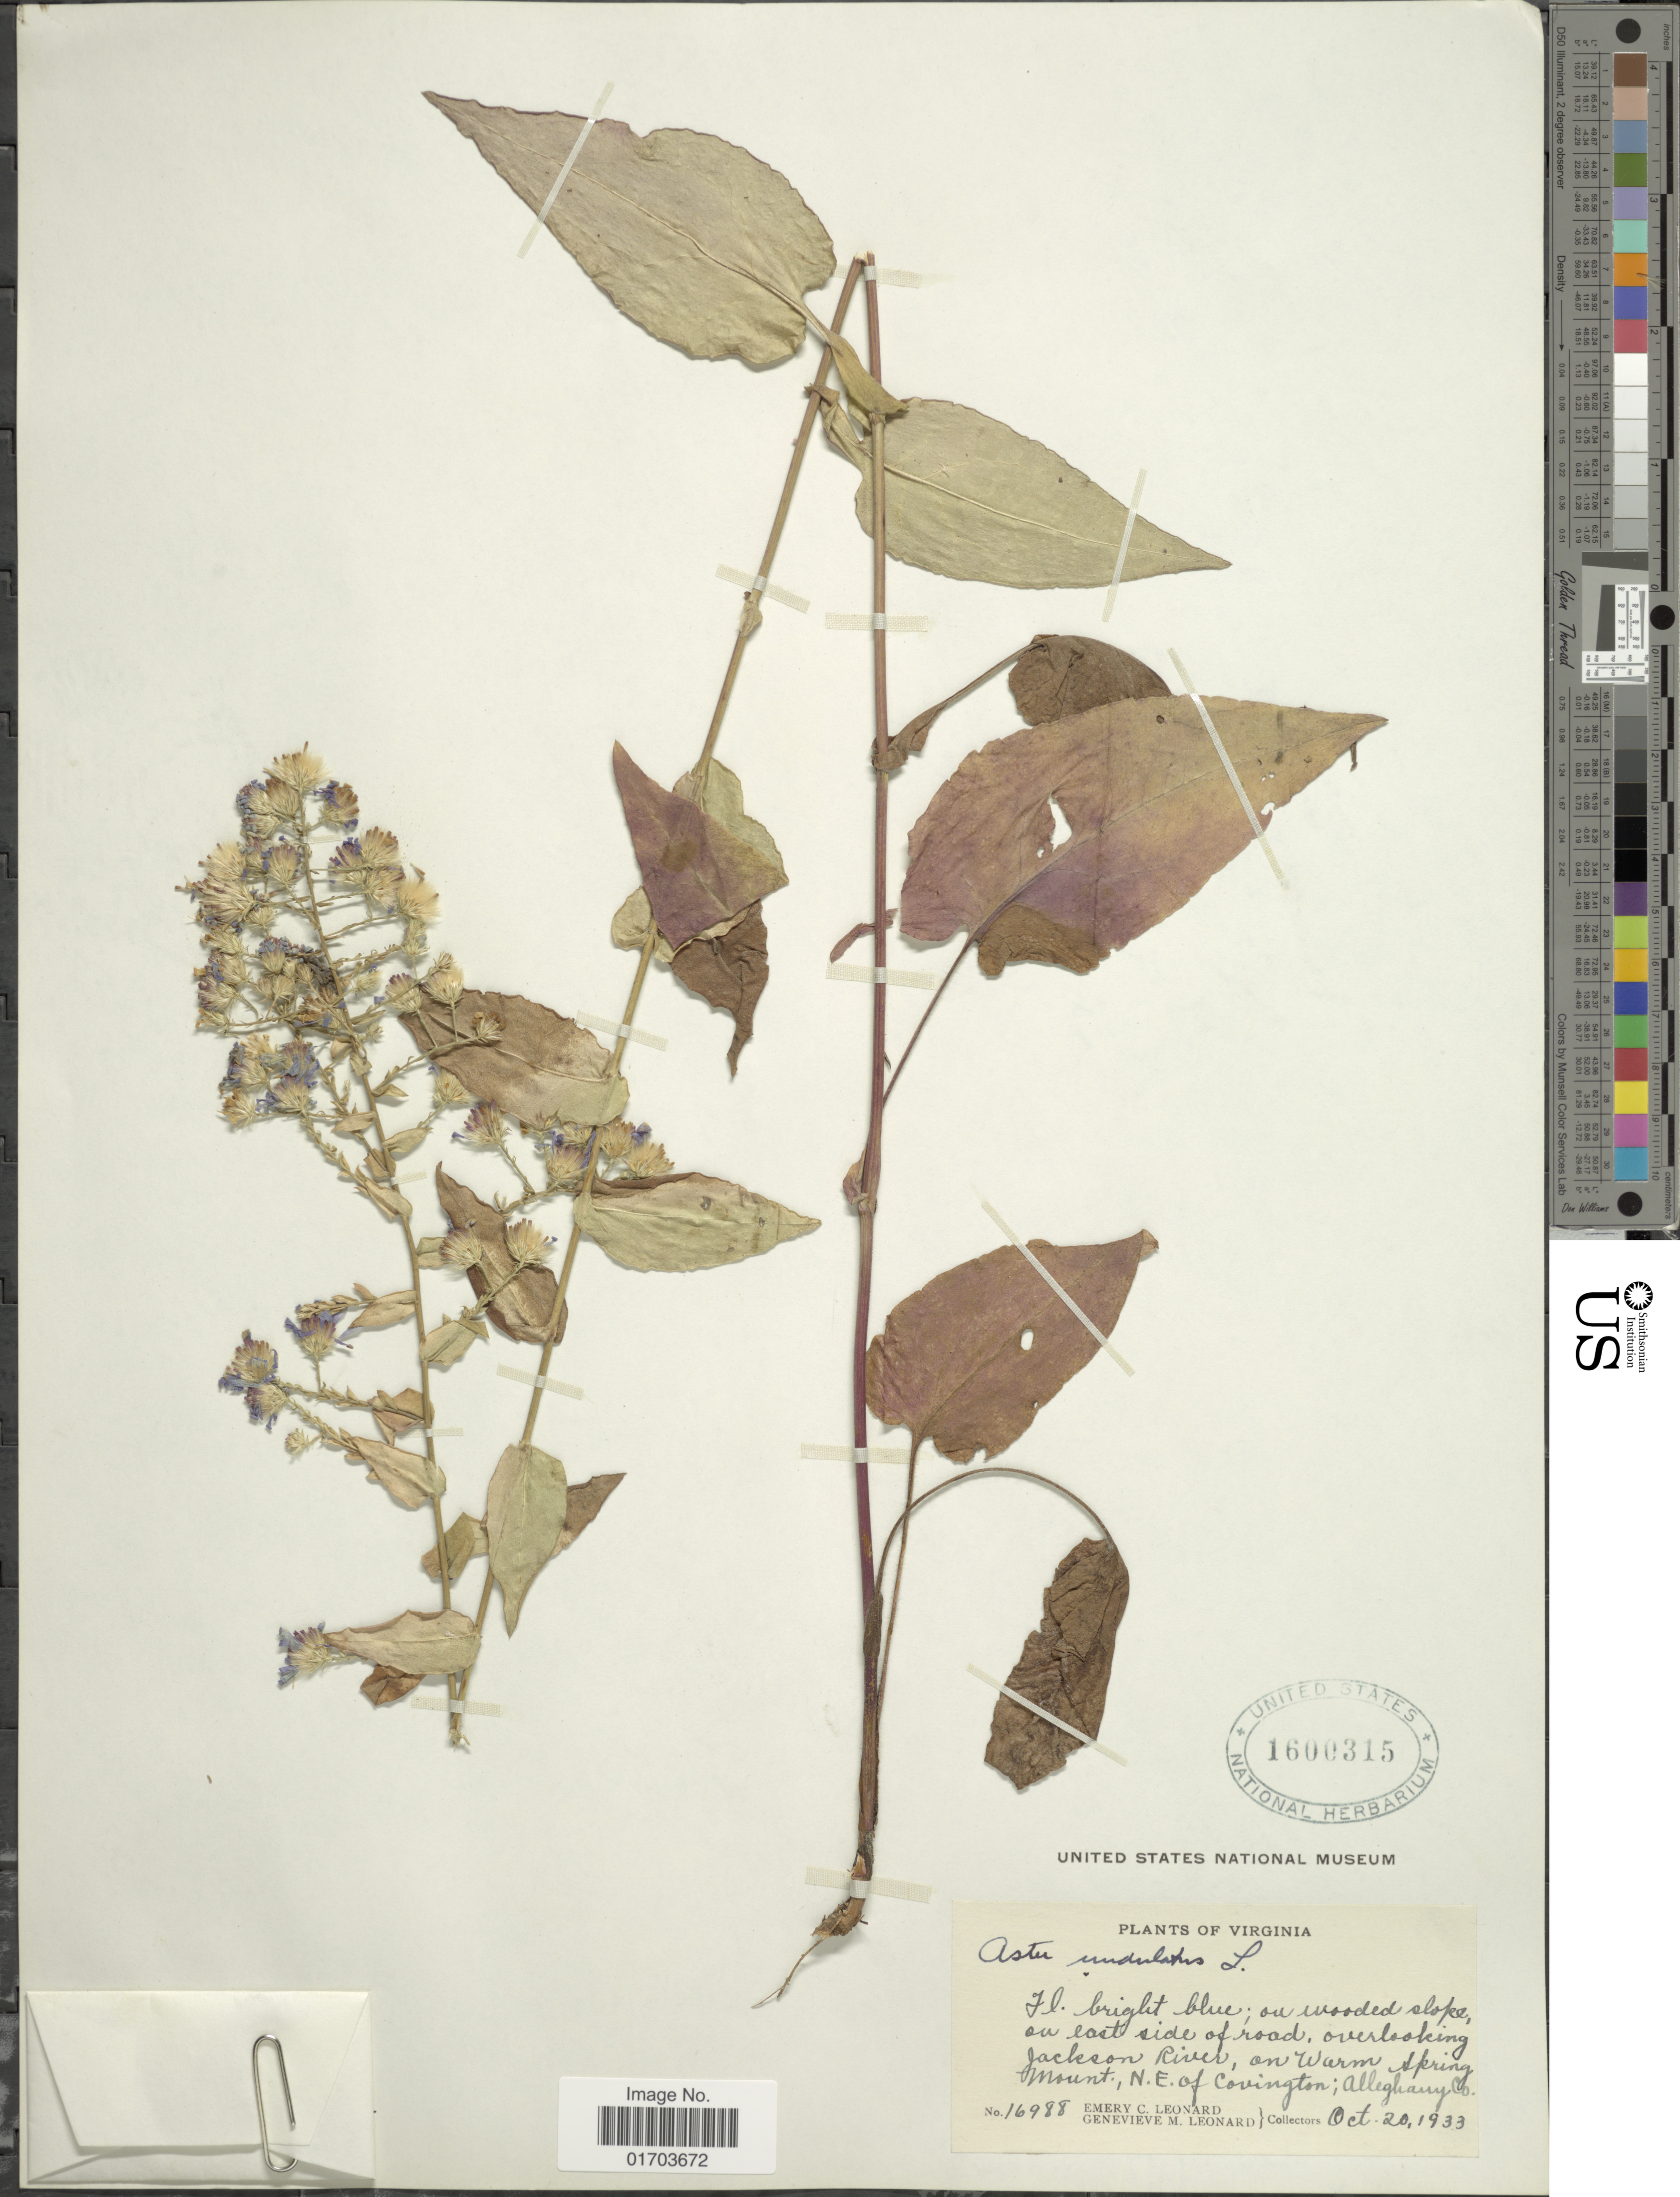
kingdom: Plantae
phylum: Tracheophyta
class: Magnoliopsida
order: Asterales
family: Asteraceae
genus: Symphyotrichum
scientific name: Symphyotrichum undulatum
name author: (L.) G.L. Nesom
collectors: E. C. Leonard & G. M. Leonard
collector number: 16988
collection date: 1933-10-20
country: United States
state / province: Virginia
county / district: Alleghany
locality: Virginia. On east side of road, overlooking Jackson River, on Warm Spring Mount; N.E. of Covington; Alleghany Co.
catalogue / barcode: US 1600315